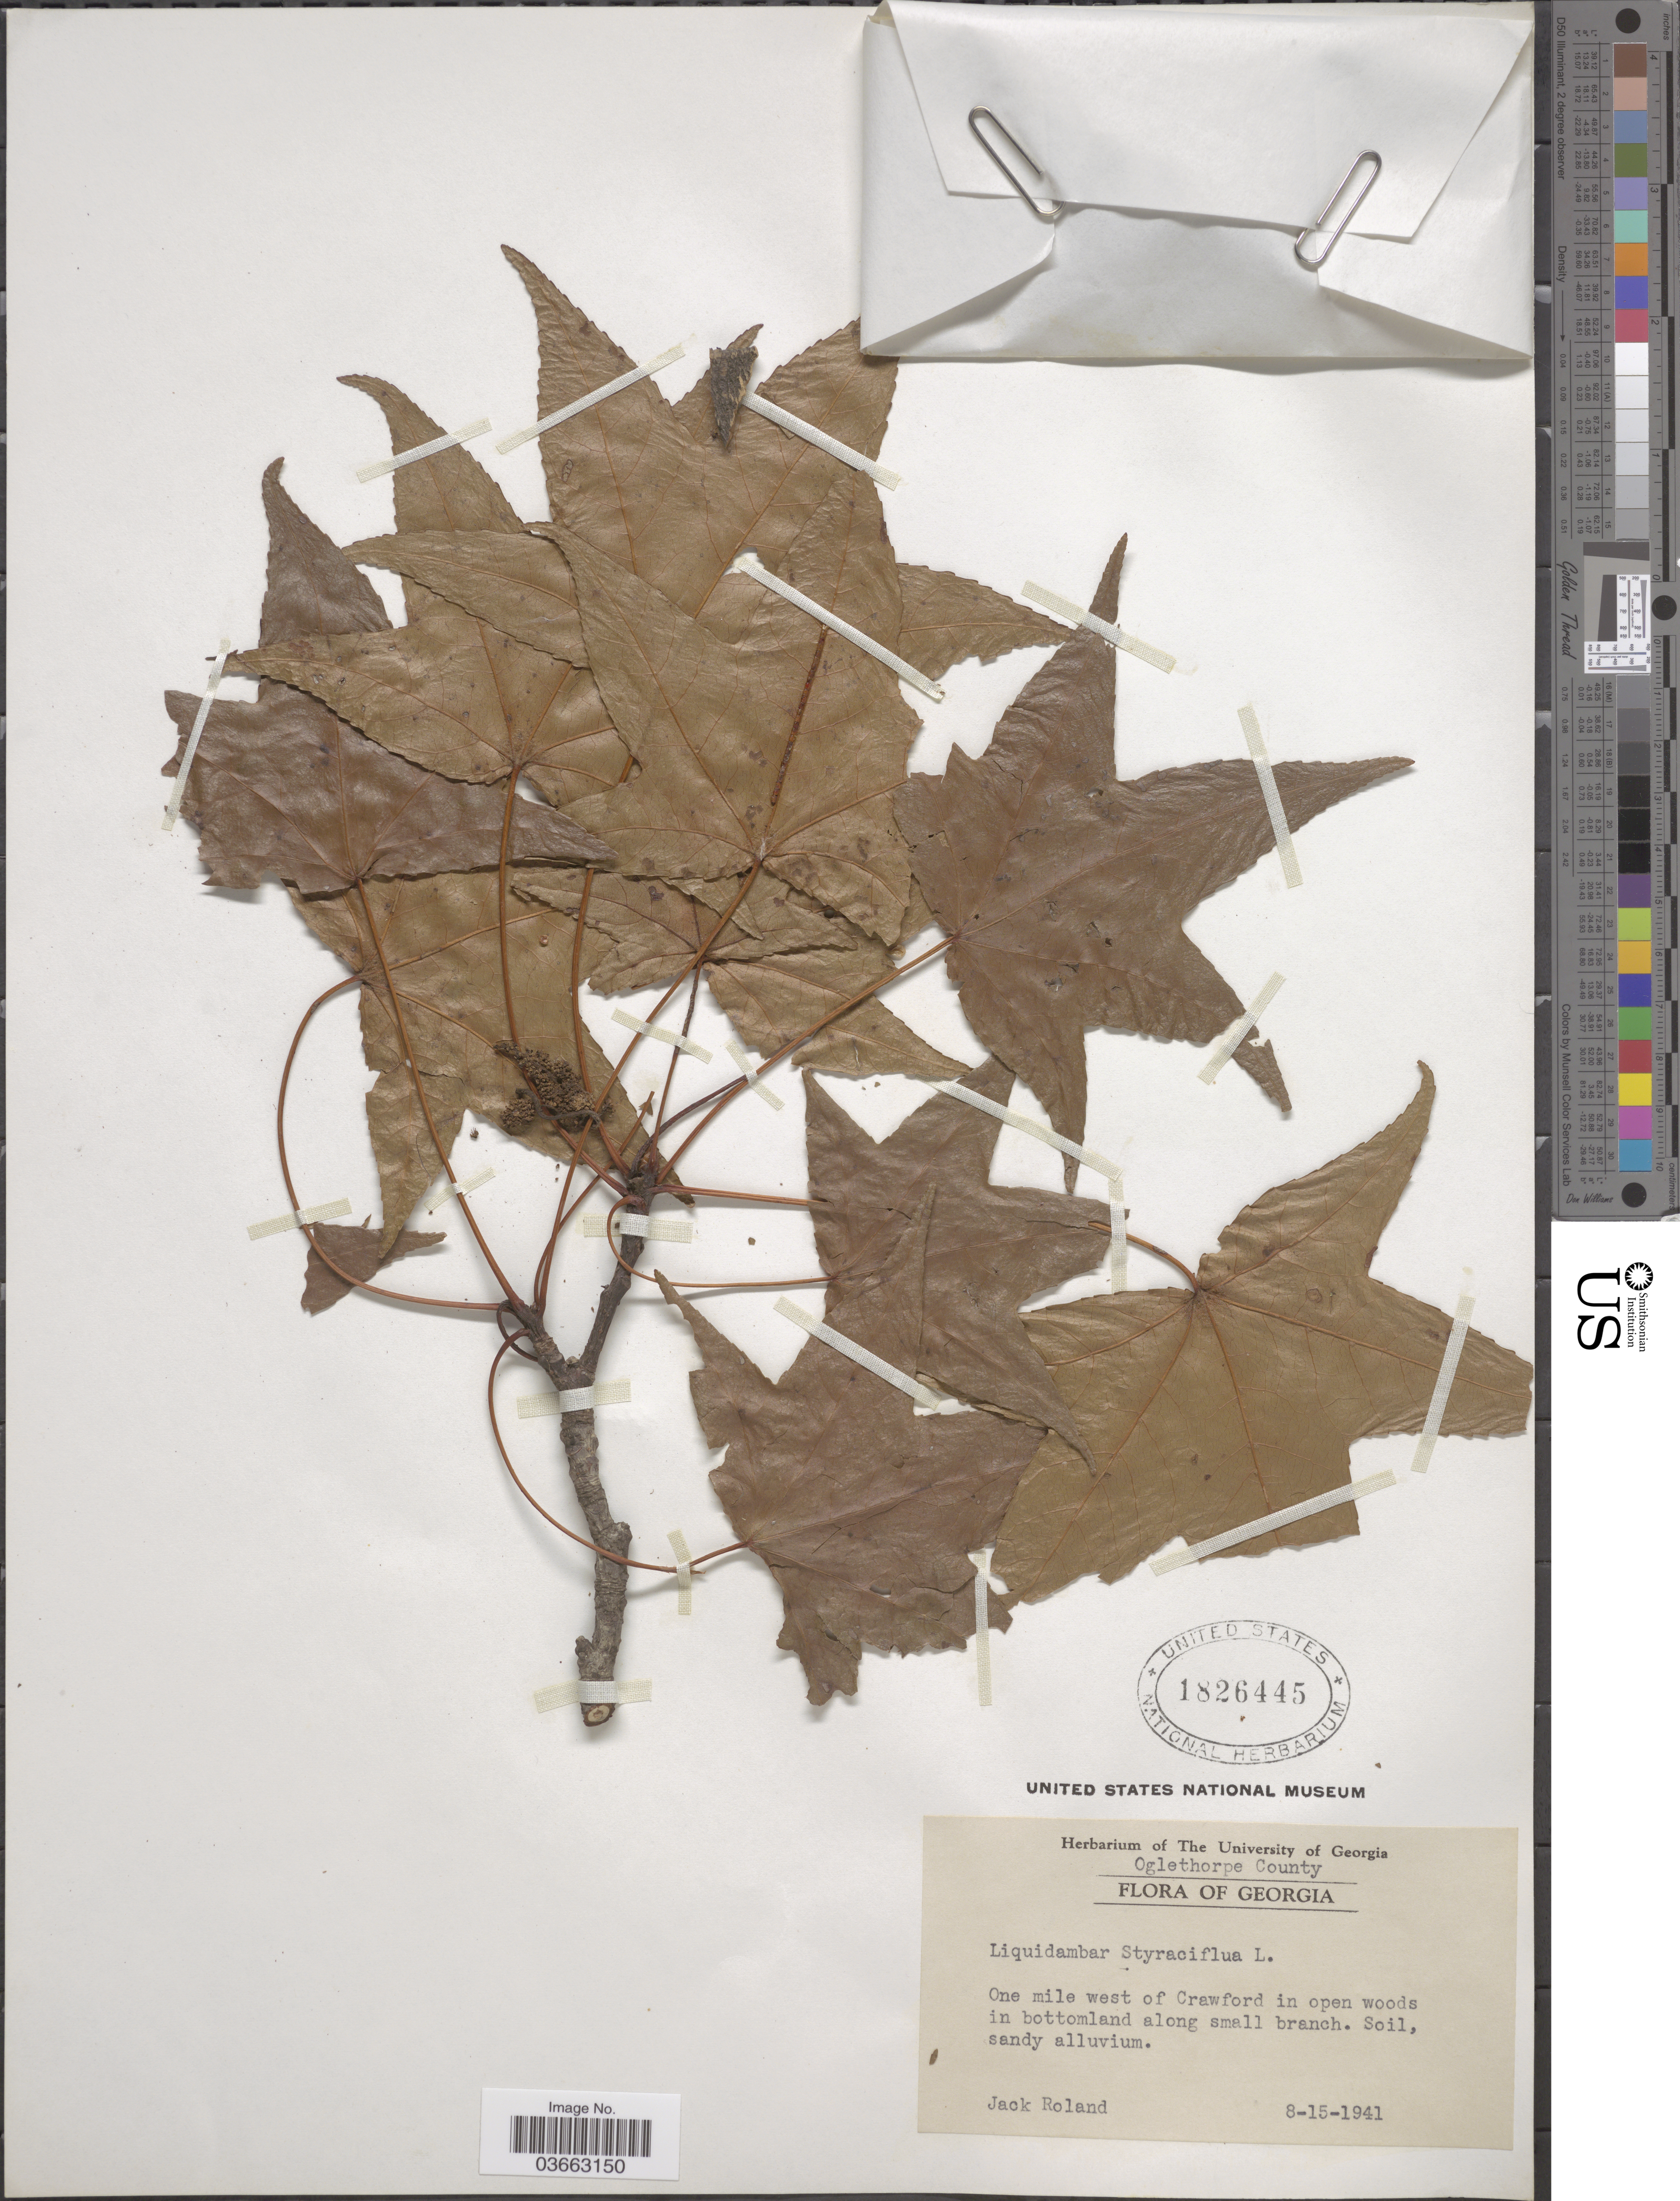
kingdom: Plantae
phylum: Tracheophyta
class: Magnoliopsida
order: Saxifragales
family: Altingiaceae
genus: Liquidambar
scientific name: Liquidambar styraciflua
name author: L.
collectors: J. Roland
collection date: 1941-08-15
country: United States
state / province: Georgia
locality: Oglethorpe County. One mile west of Crawford.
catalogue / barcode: US 1826445